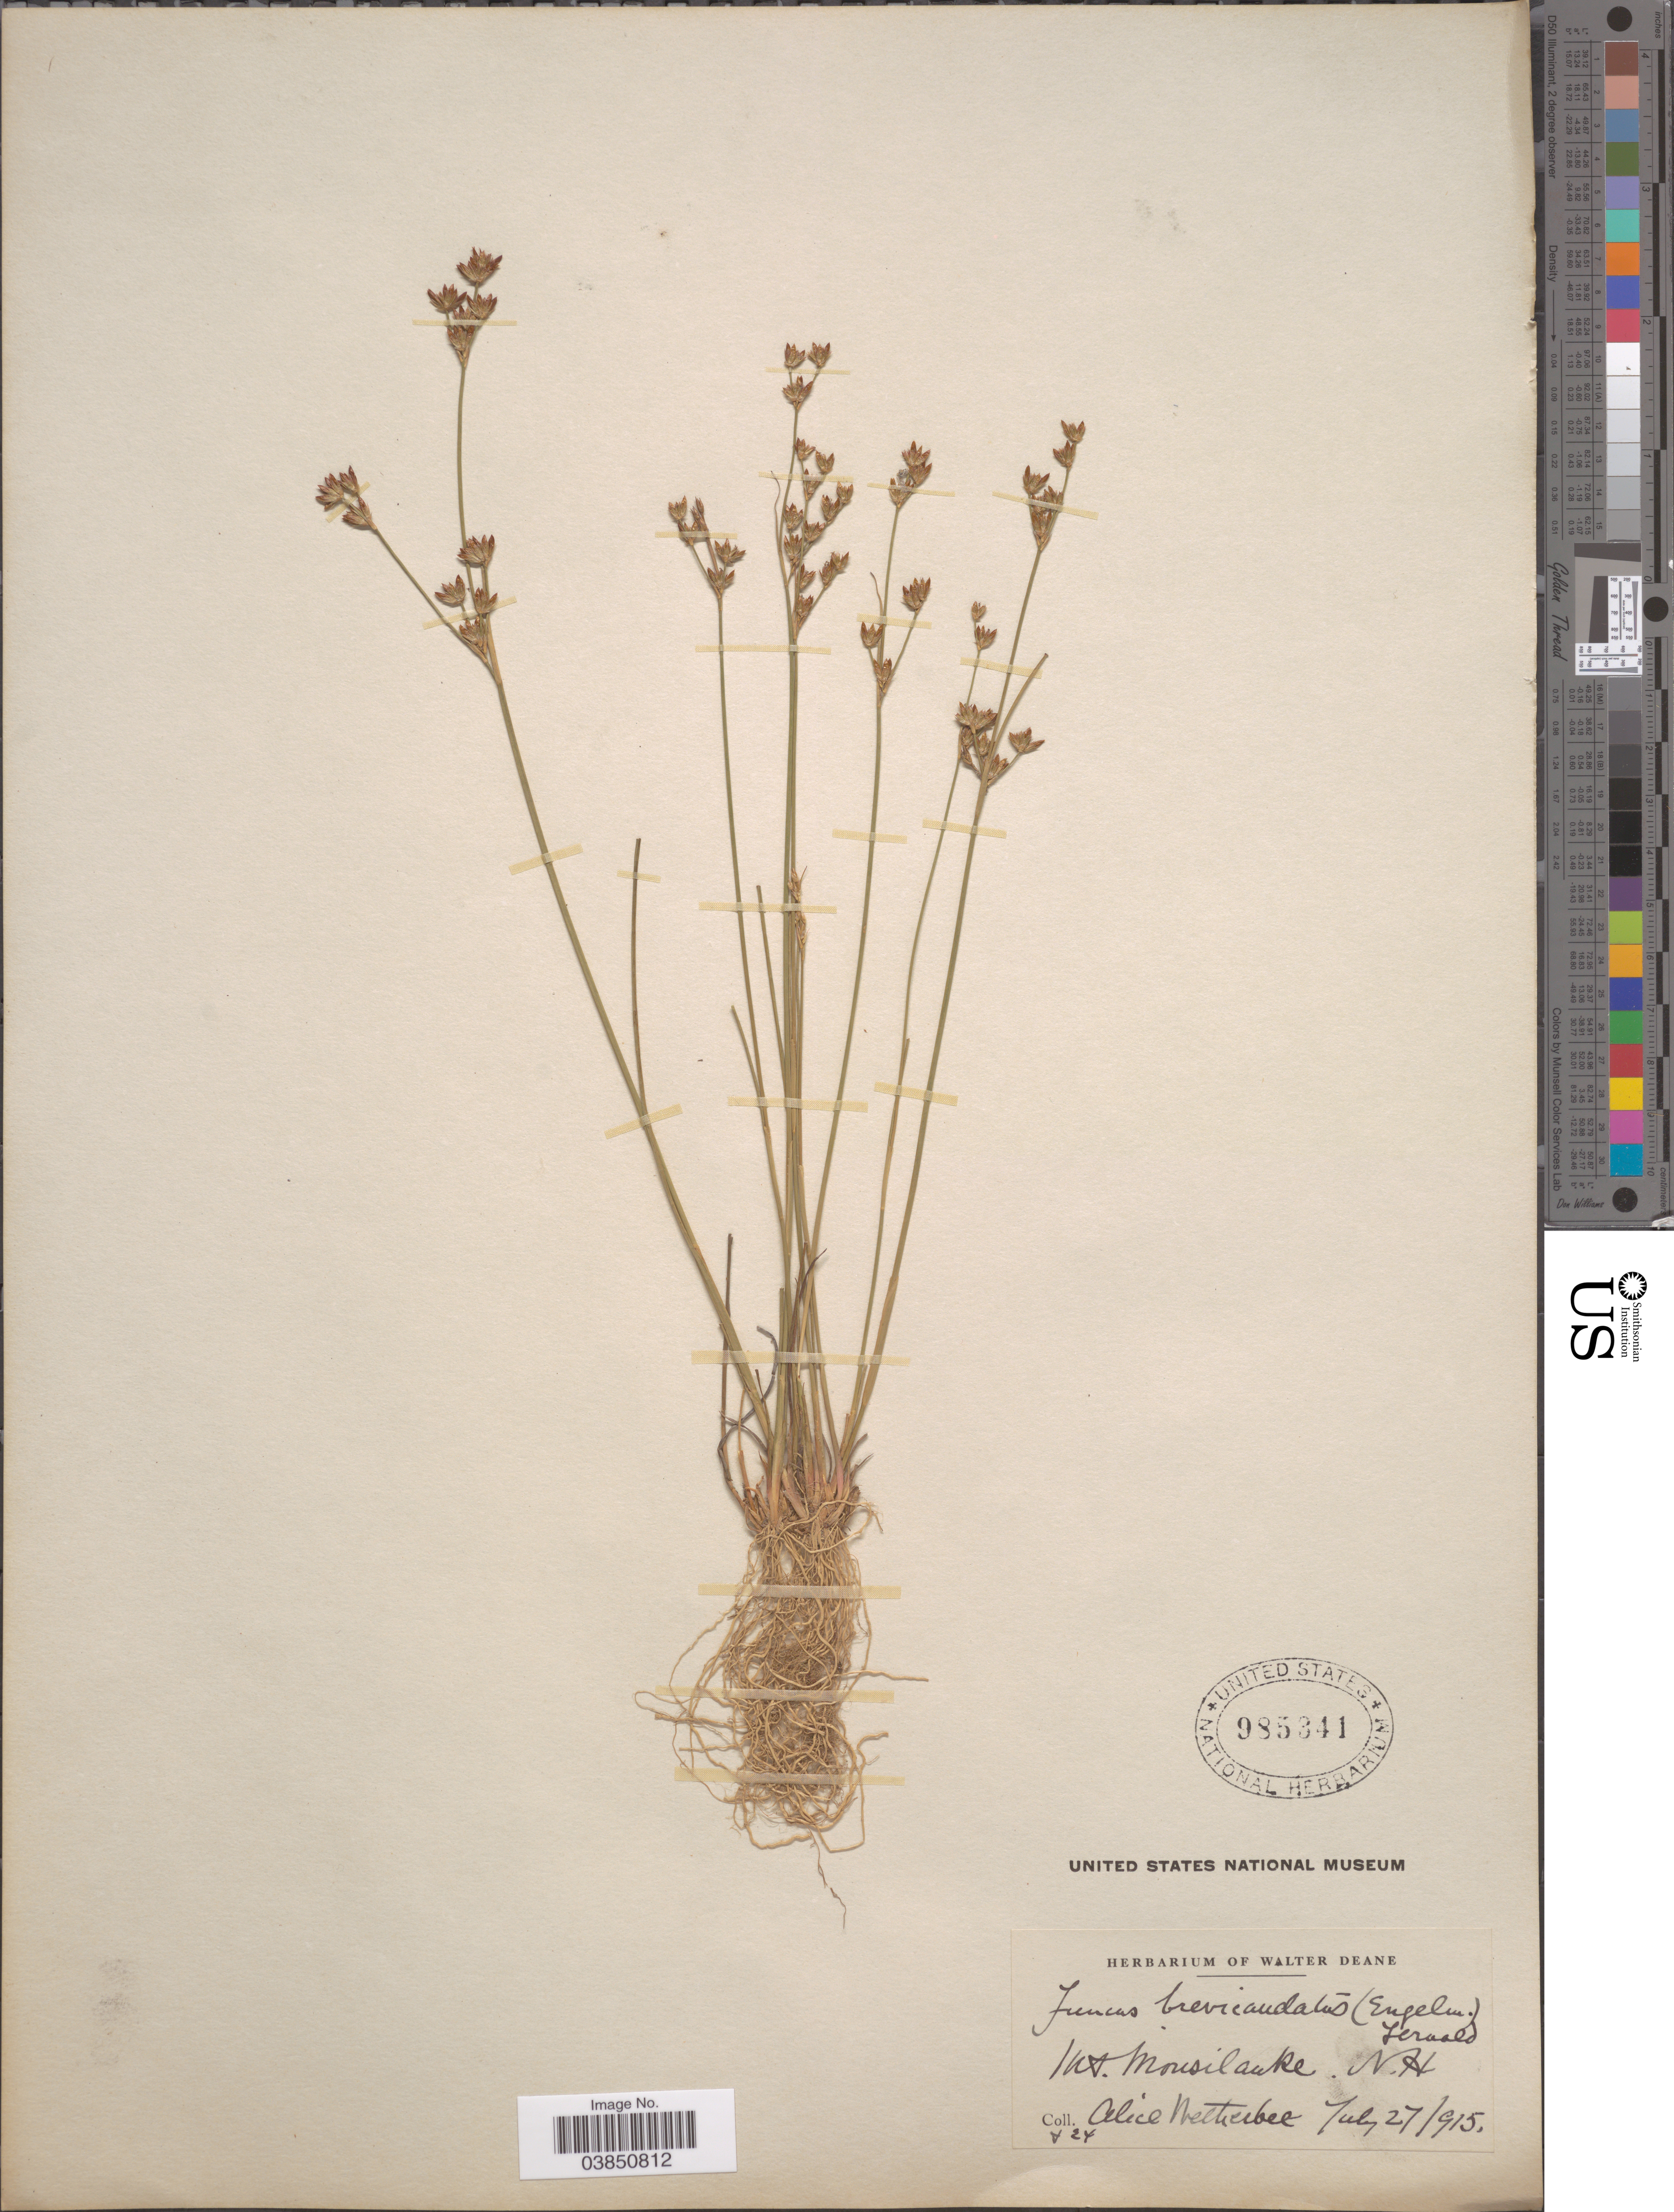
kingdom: Plantae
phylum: Tracheophyta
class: Liliopsida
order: Poales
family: Juncaceae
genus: Juncus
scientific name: Juncus brevicaudatus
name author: (Engelm.) Fernald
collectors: A. Wetherbee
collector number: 24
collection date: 1915-07-27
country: United States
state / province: New Hampshire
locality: Mt. Moosilauke.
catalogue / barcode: US 985341